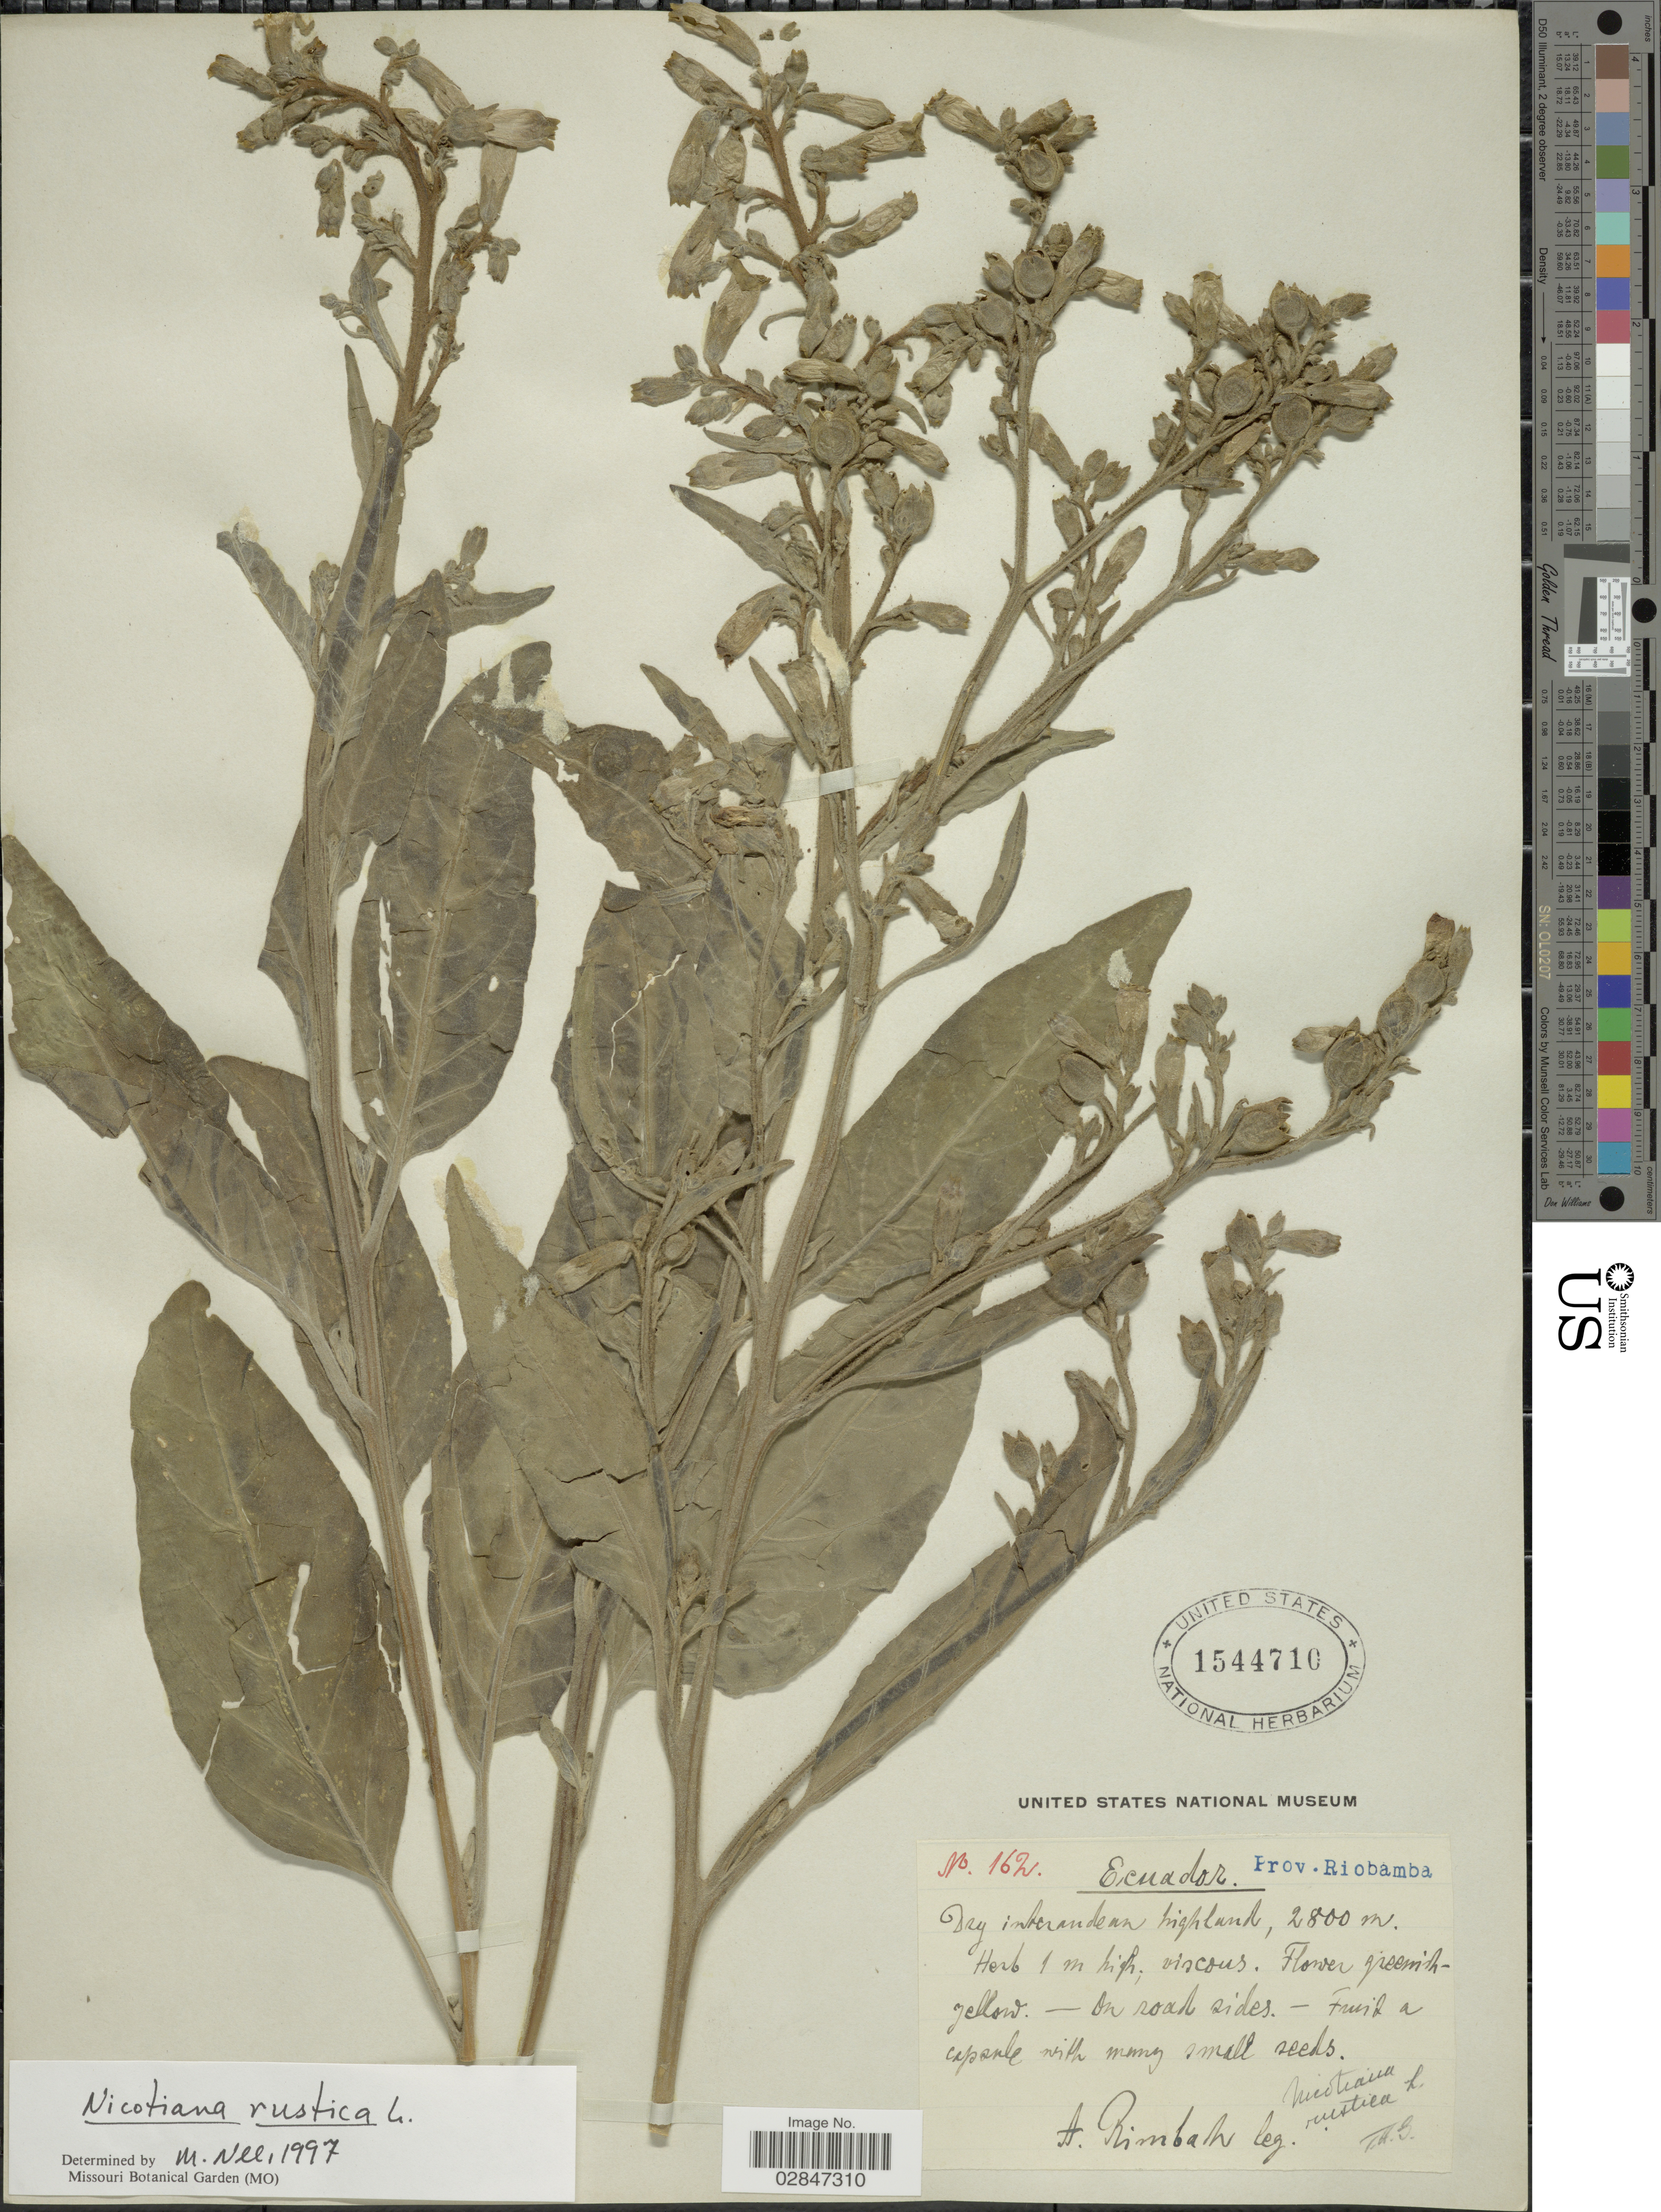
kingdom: Plantae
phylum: Tracheophyta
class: Magnoliopsida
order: Solanales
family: Solanaceae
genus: Nicotiana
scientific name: Nicotiana rustica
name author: L.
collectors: A. Rimbach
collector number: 162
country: Ecuador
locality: Prov. Riobamba. Dry interandean highland.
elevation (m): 2800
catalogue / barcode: US 1544710